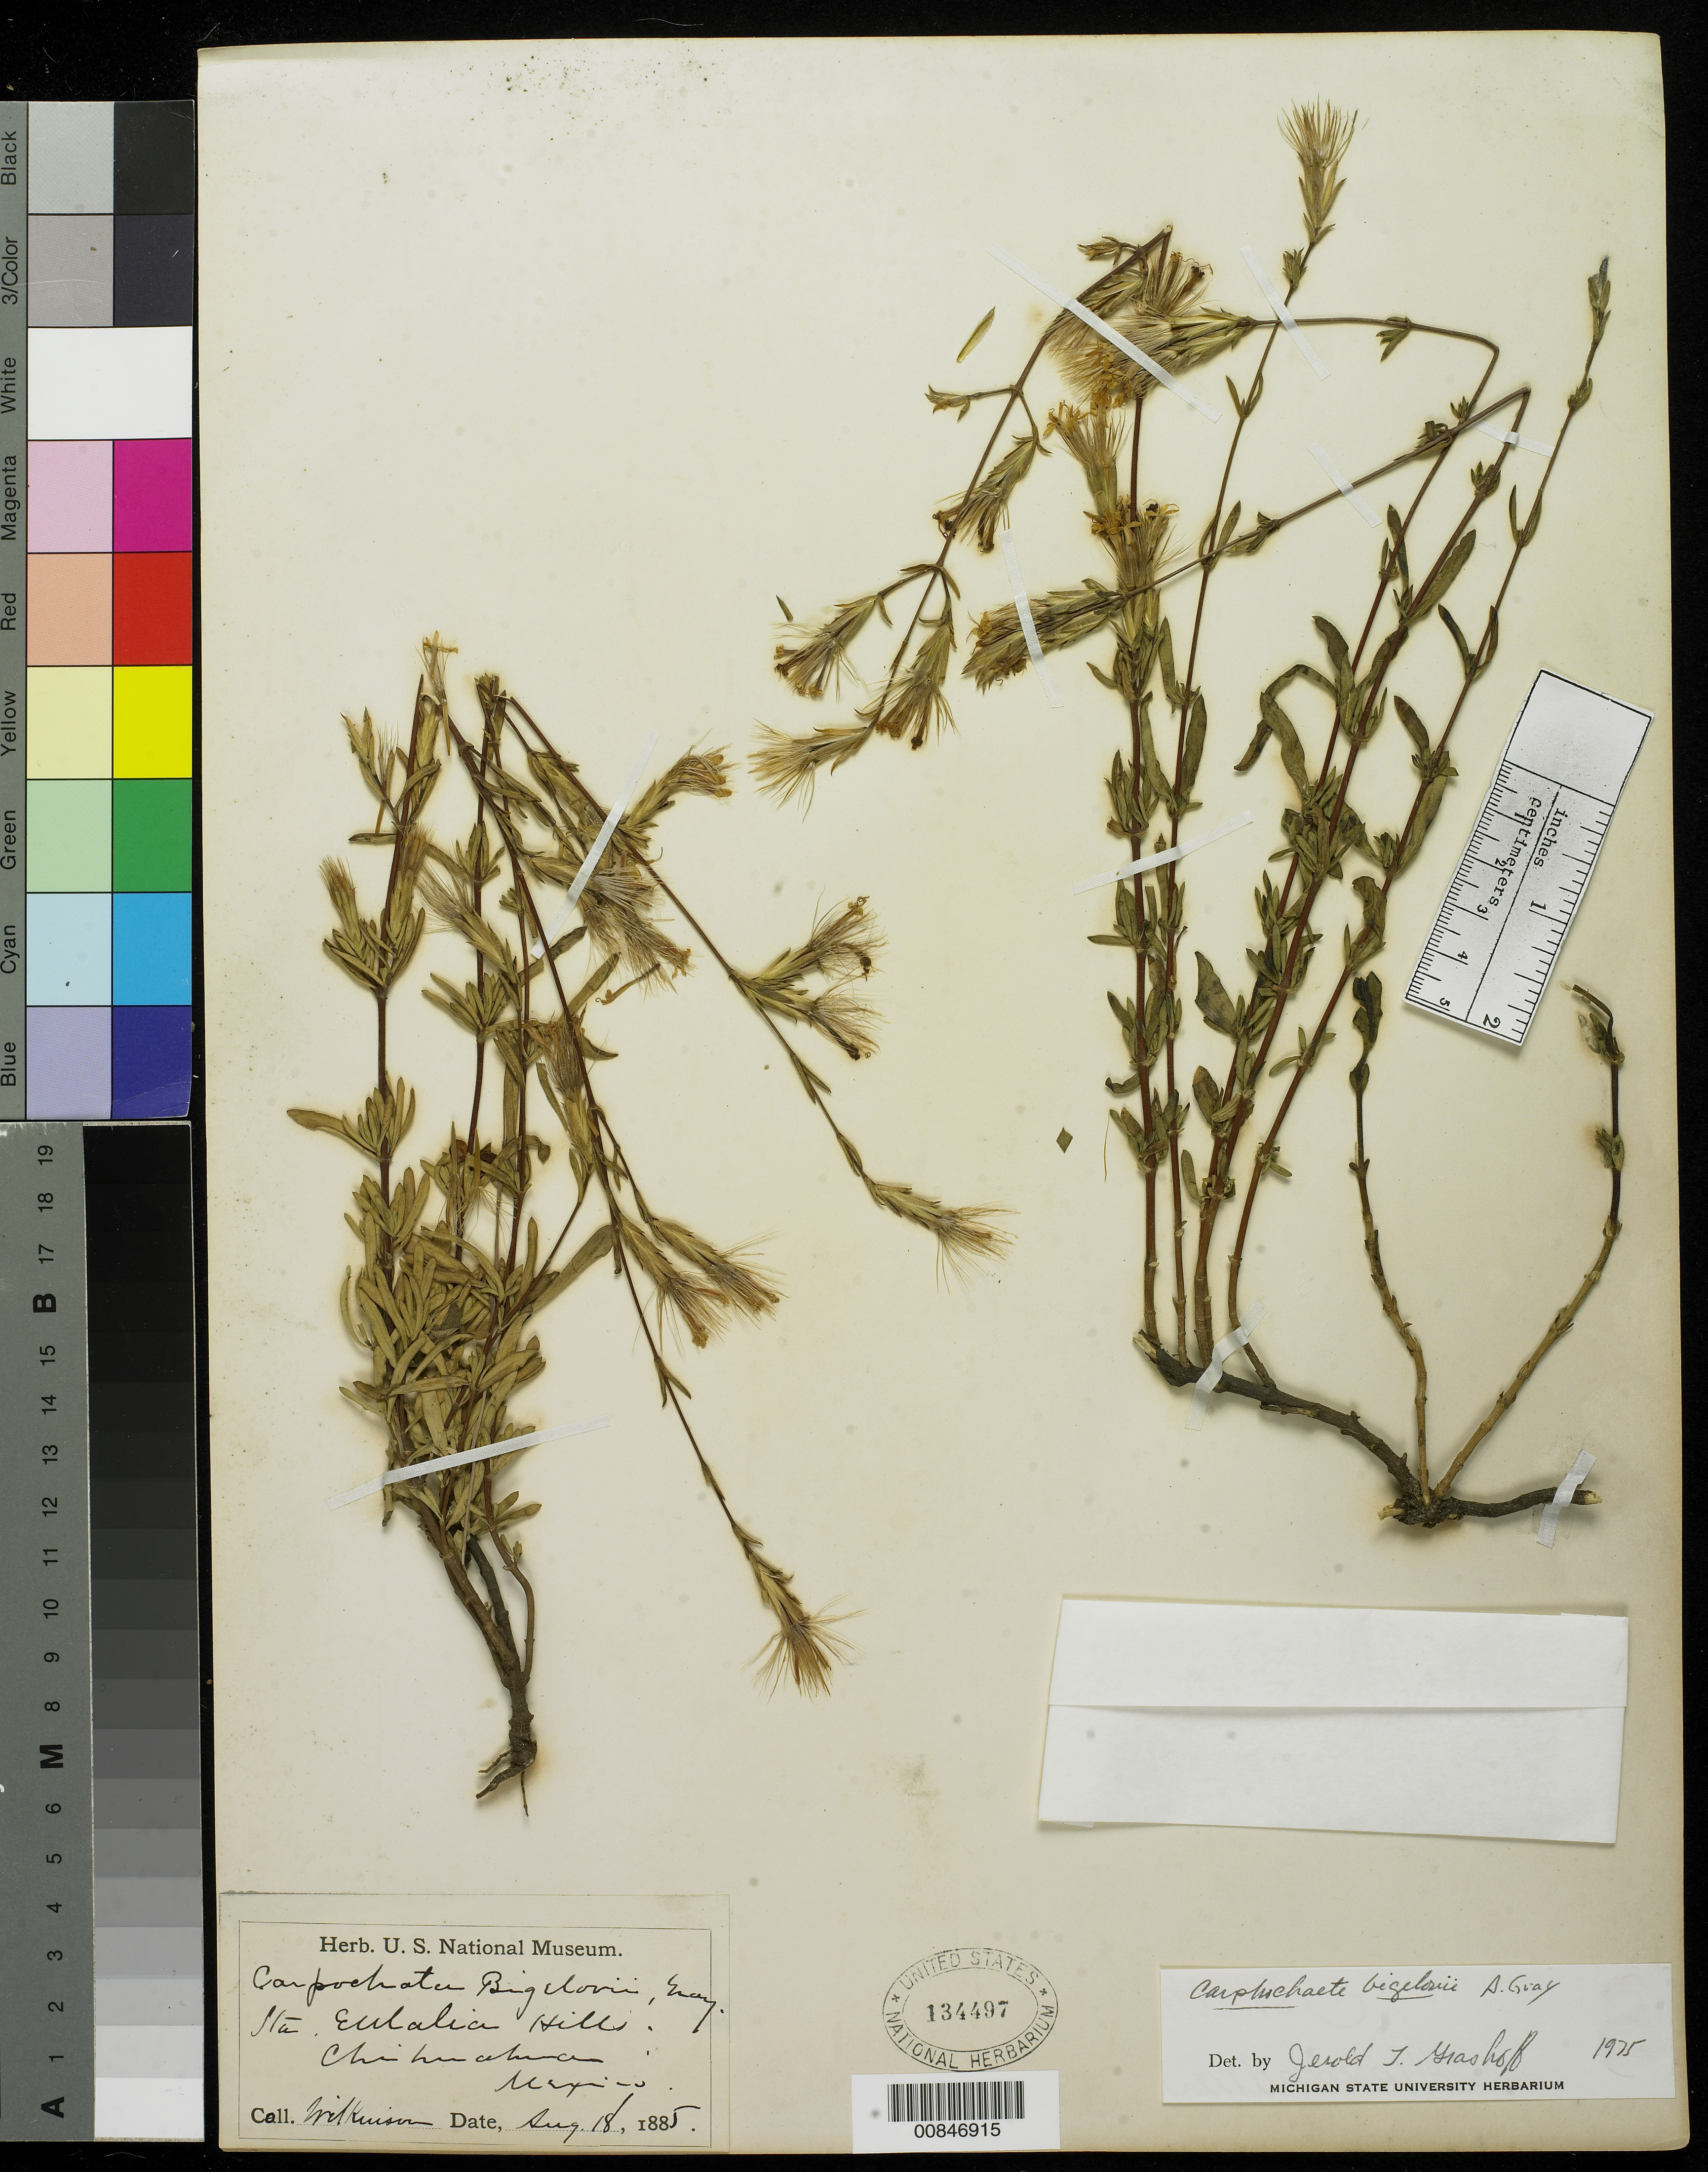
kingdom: Plantae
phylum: Tracheophyta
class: Magnoliopsida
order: Asterales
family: Asteraceae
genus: Carphochaete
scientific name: Carphochaete bigelovii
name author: A. Gray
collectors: E. Wilkinson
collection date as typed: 18 Aug 1885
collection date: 1885-08-18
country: Mexico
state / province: Chihuahua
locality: Sta. Eulalia Hills, Chihuahua.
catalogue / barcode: US 134497